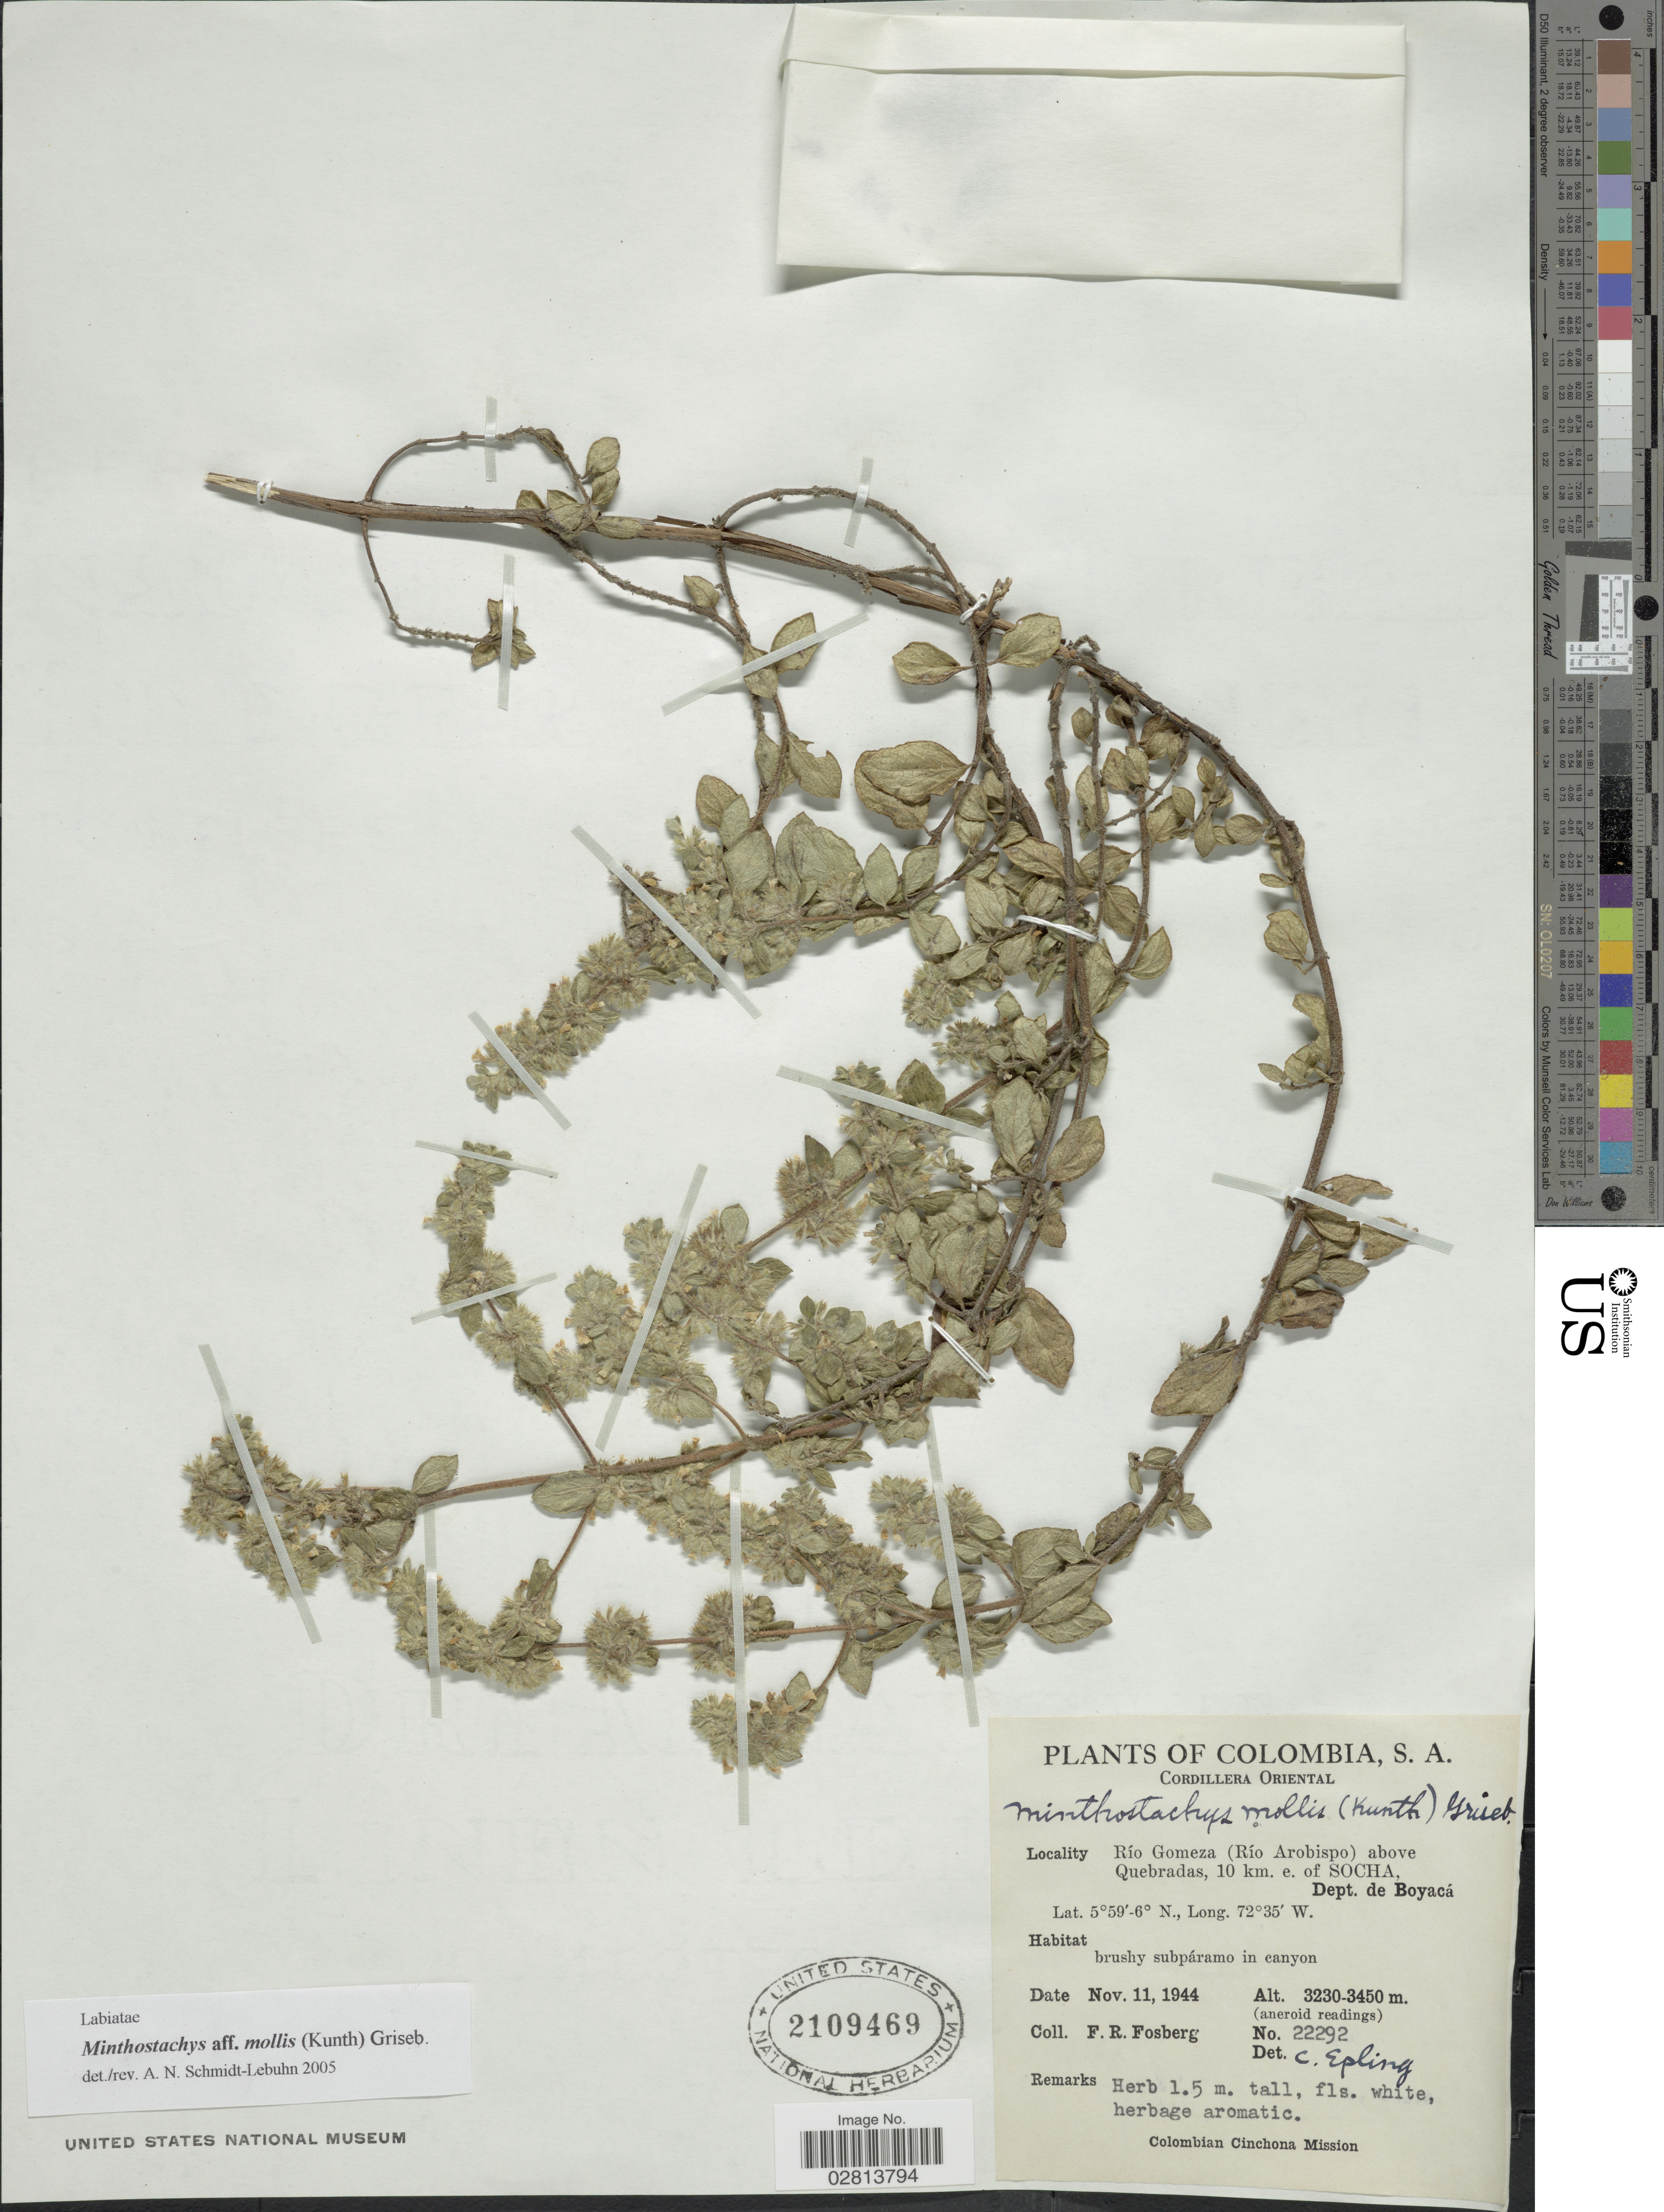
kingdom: Plantae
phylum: Tracheophyta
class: Magnoliopsida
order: Lamiales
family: Lamiaceae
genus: Minthostachys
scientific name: Minthostachys mollis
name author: (Kunth) Griseb.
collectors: F. R. Fosberg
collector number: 22292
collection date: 1944-11-11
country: Colombia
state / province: Boyacá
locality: Cordillera Oriental, Río Gomeza (Río Arobispo) above Quebradas, 10 km. e. of Socha, Dept. de Boyacá.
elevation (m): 3230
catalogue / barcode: US 2109469